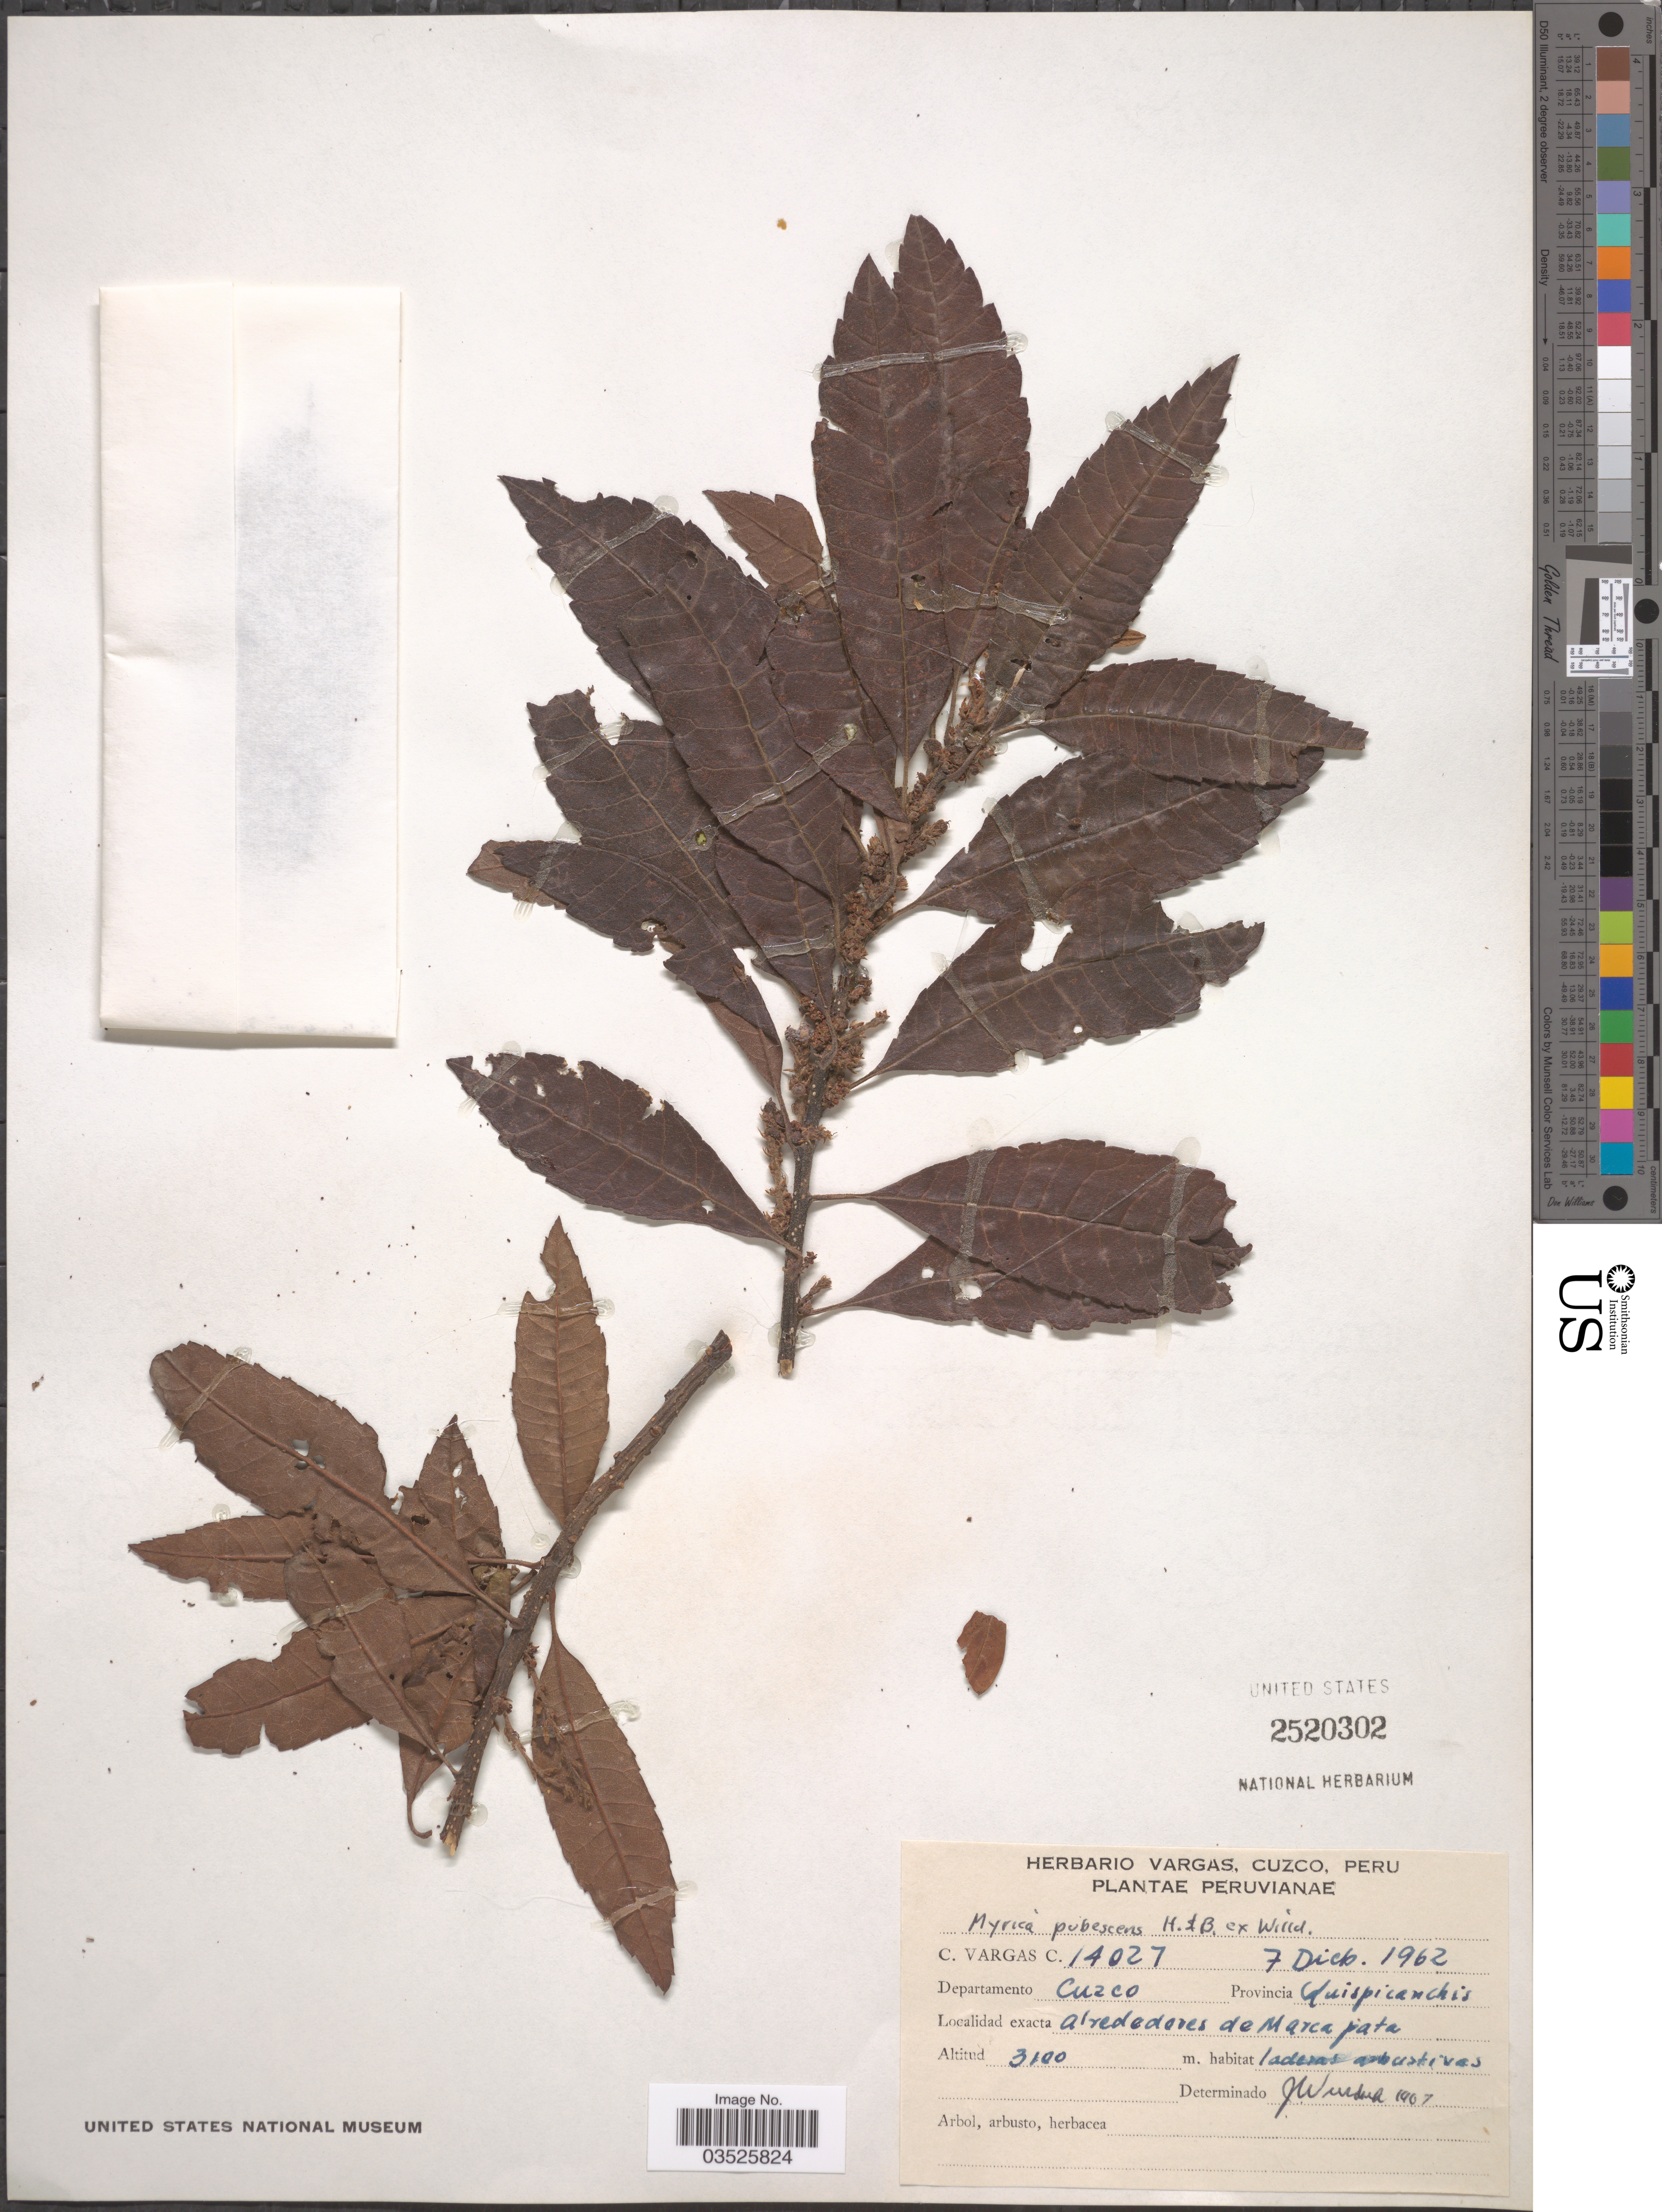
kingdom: Plantae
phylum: Tracheophyta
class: Magnoliopsida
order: Fagales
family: Myricaceae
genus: Morella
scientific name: Morella pubescens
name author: (Humb. & Bonpl. ex Willd.) Wilbur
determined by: Strong, M. T., (US), Smithsonian Institution - National Museum of Natural History (UNITED STATES)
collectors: C. Vargas Calderón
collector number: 14027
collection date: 1962-12-07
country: Peru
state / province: Cusco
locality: Departamento Cuzco. Provincia Quispicanchis. Alrededores de Marcapata.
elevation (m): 3100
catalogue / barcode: US 2520302